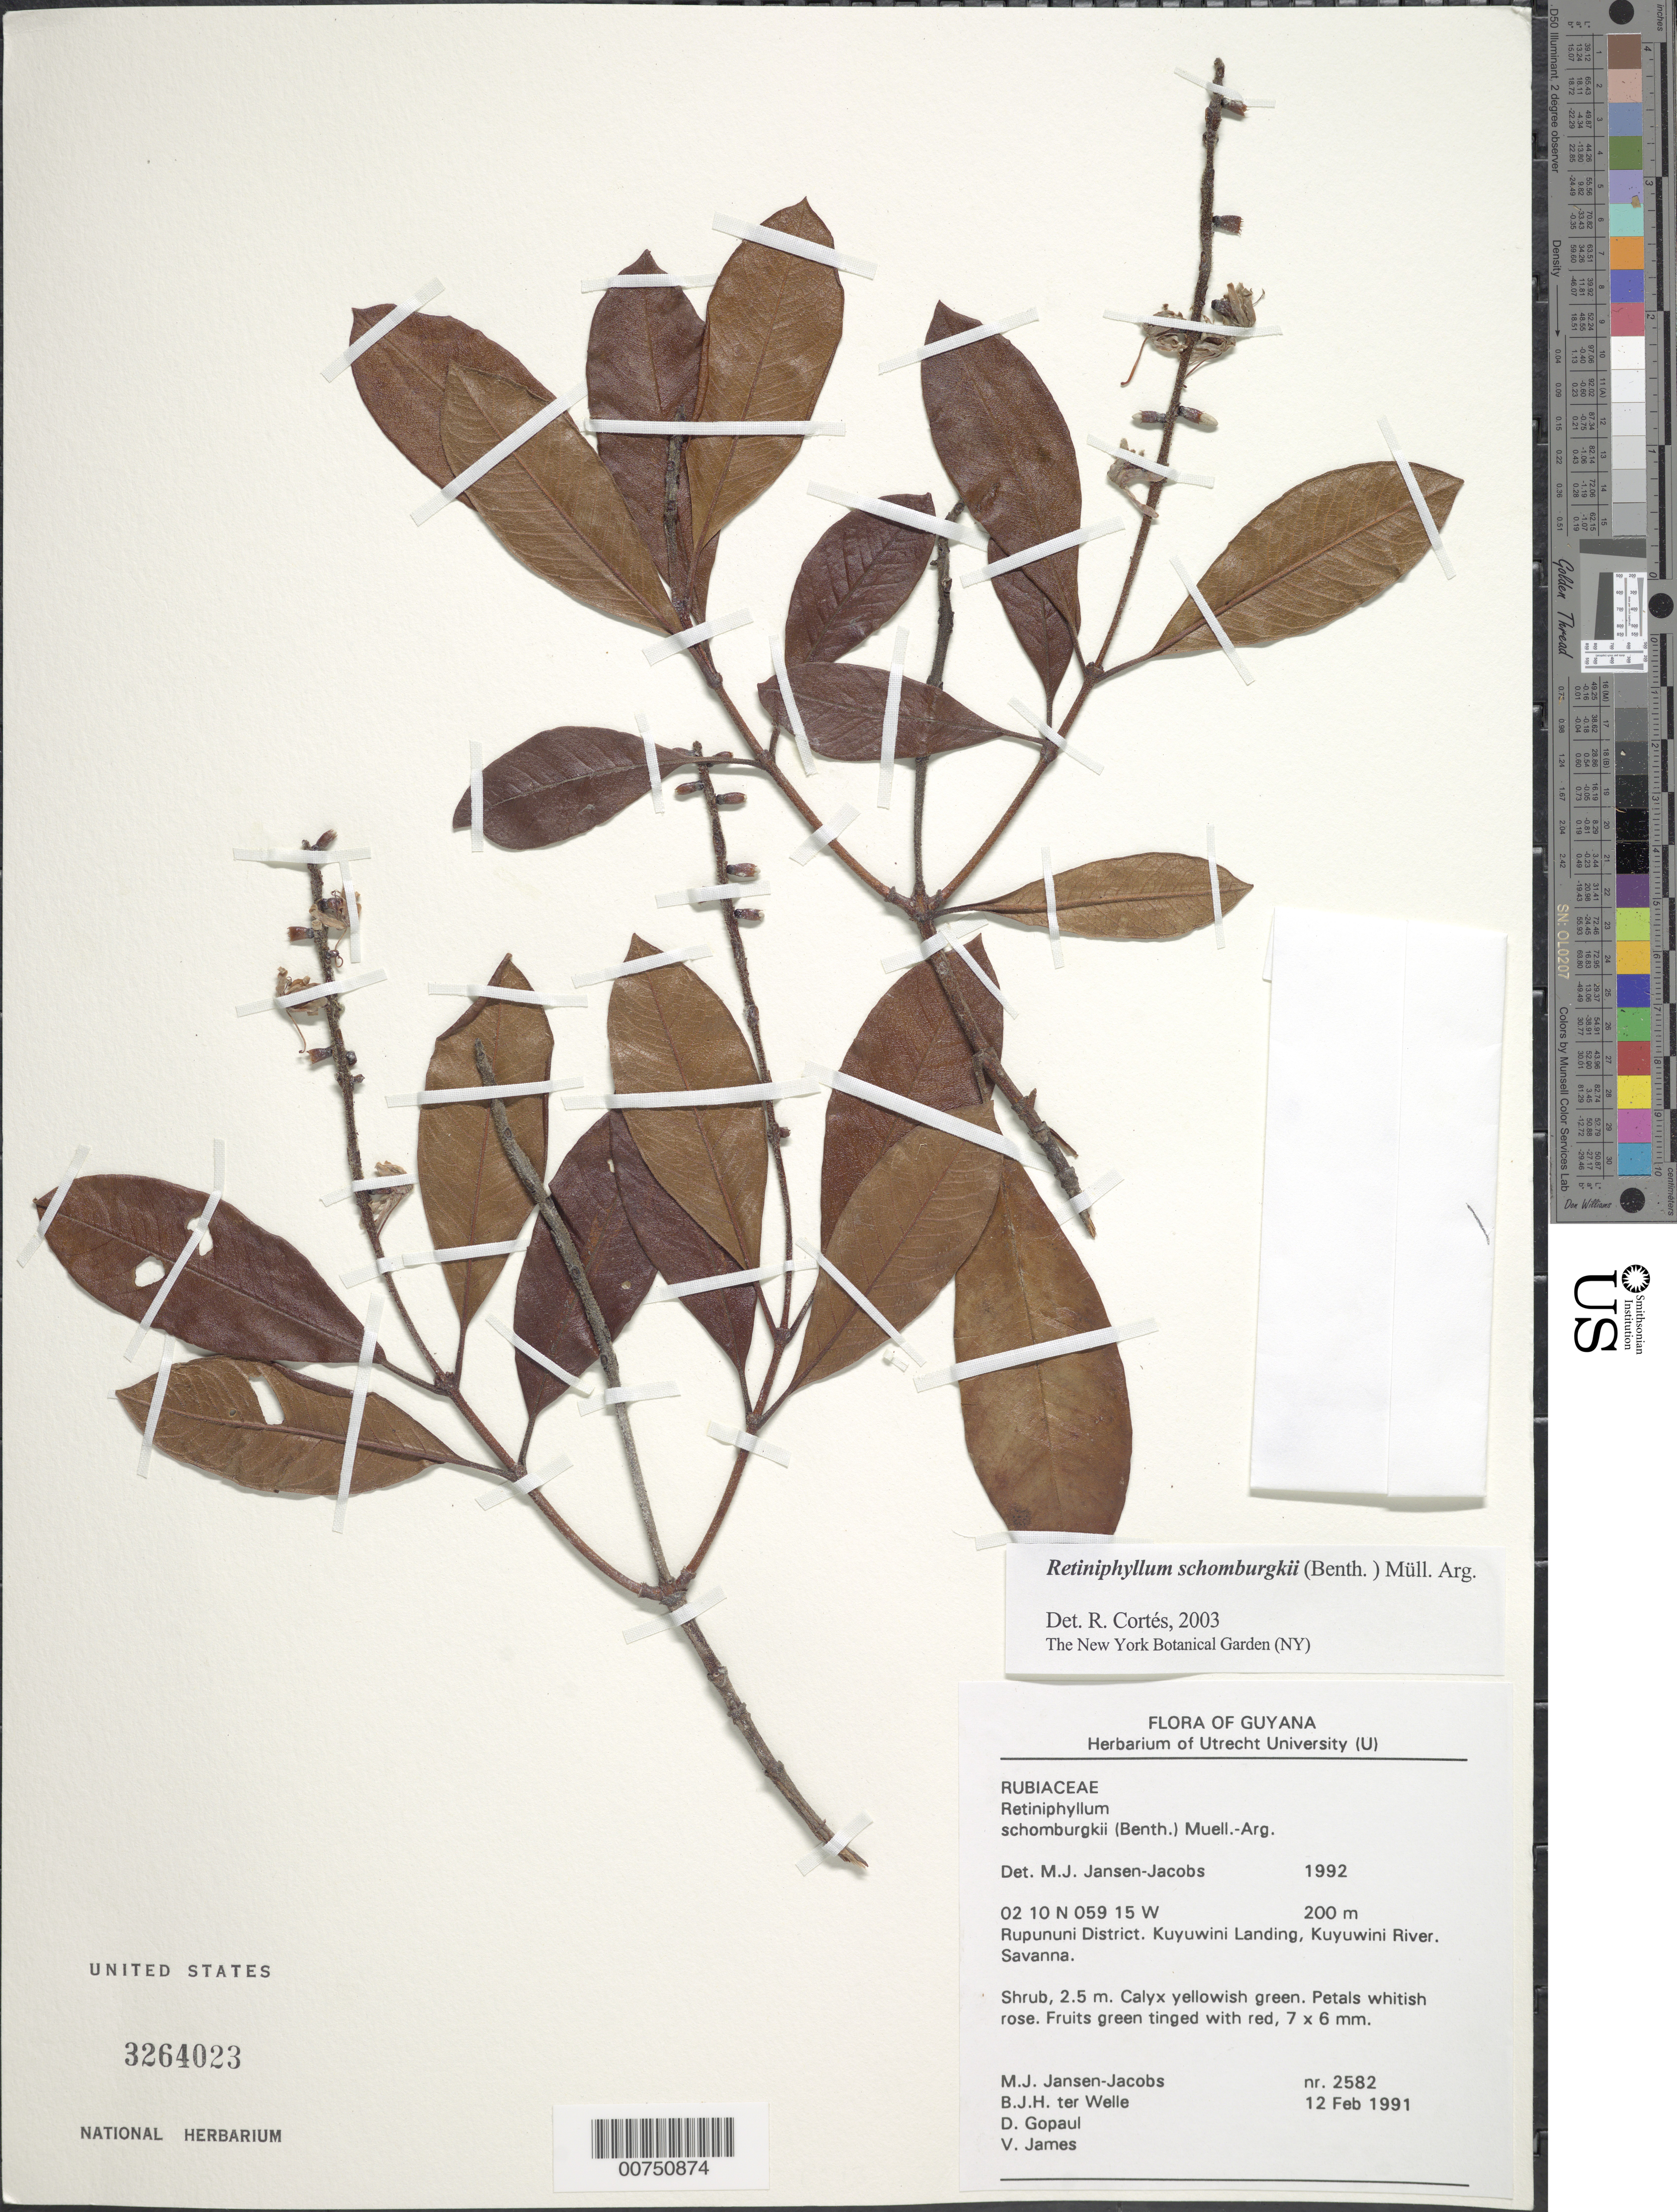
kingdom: Plantae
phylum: Tracheophyta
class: Magnoliopsida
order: Gentianales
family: Rubiaceae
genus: Retiniphyllum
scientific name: Retiniphyllum schomburgkii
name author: (Benth.) Müll. Arg.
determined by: Kirkbride, J. H.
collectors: M. J. Jansen-Jacobs, B. Welle, D. Gopaul & V. James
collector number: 2582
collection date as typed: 12-Feb-91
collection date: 1991-02-12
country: Guyana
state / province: U. Takutu-U. Essequibo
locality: Kuyuwini Landing, Kuyuwini River, Rupununi District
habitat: Savanna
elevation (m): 200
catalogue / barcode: US 3264023